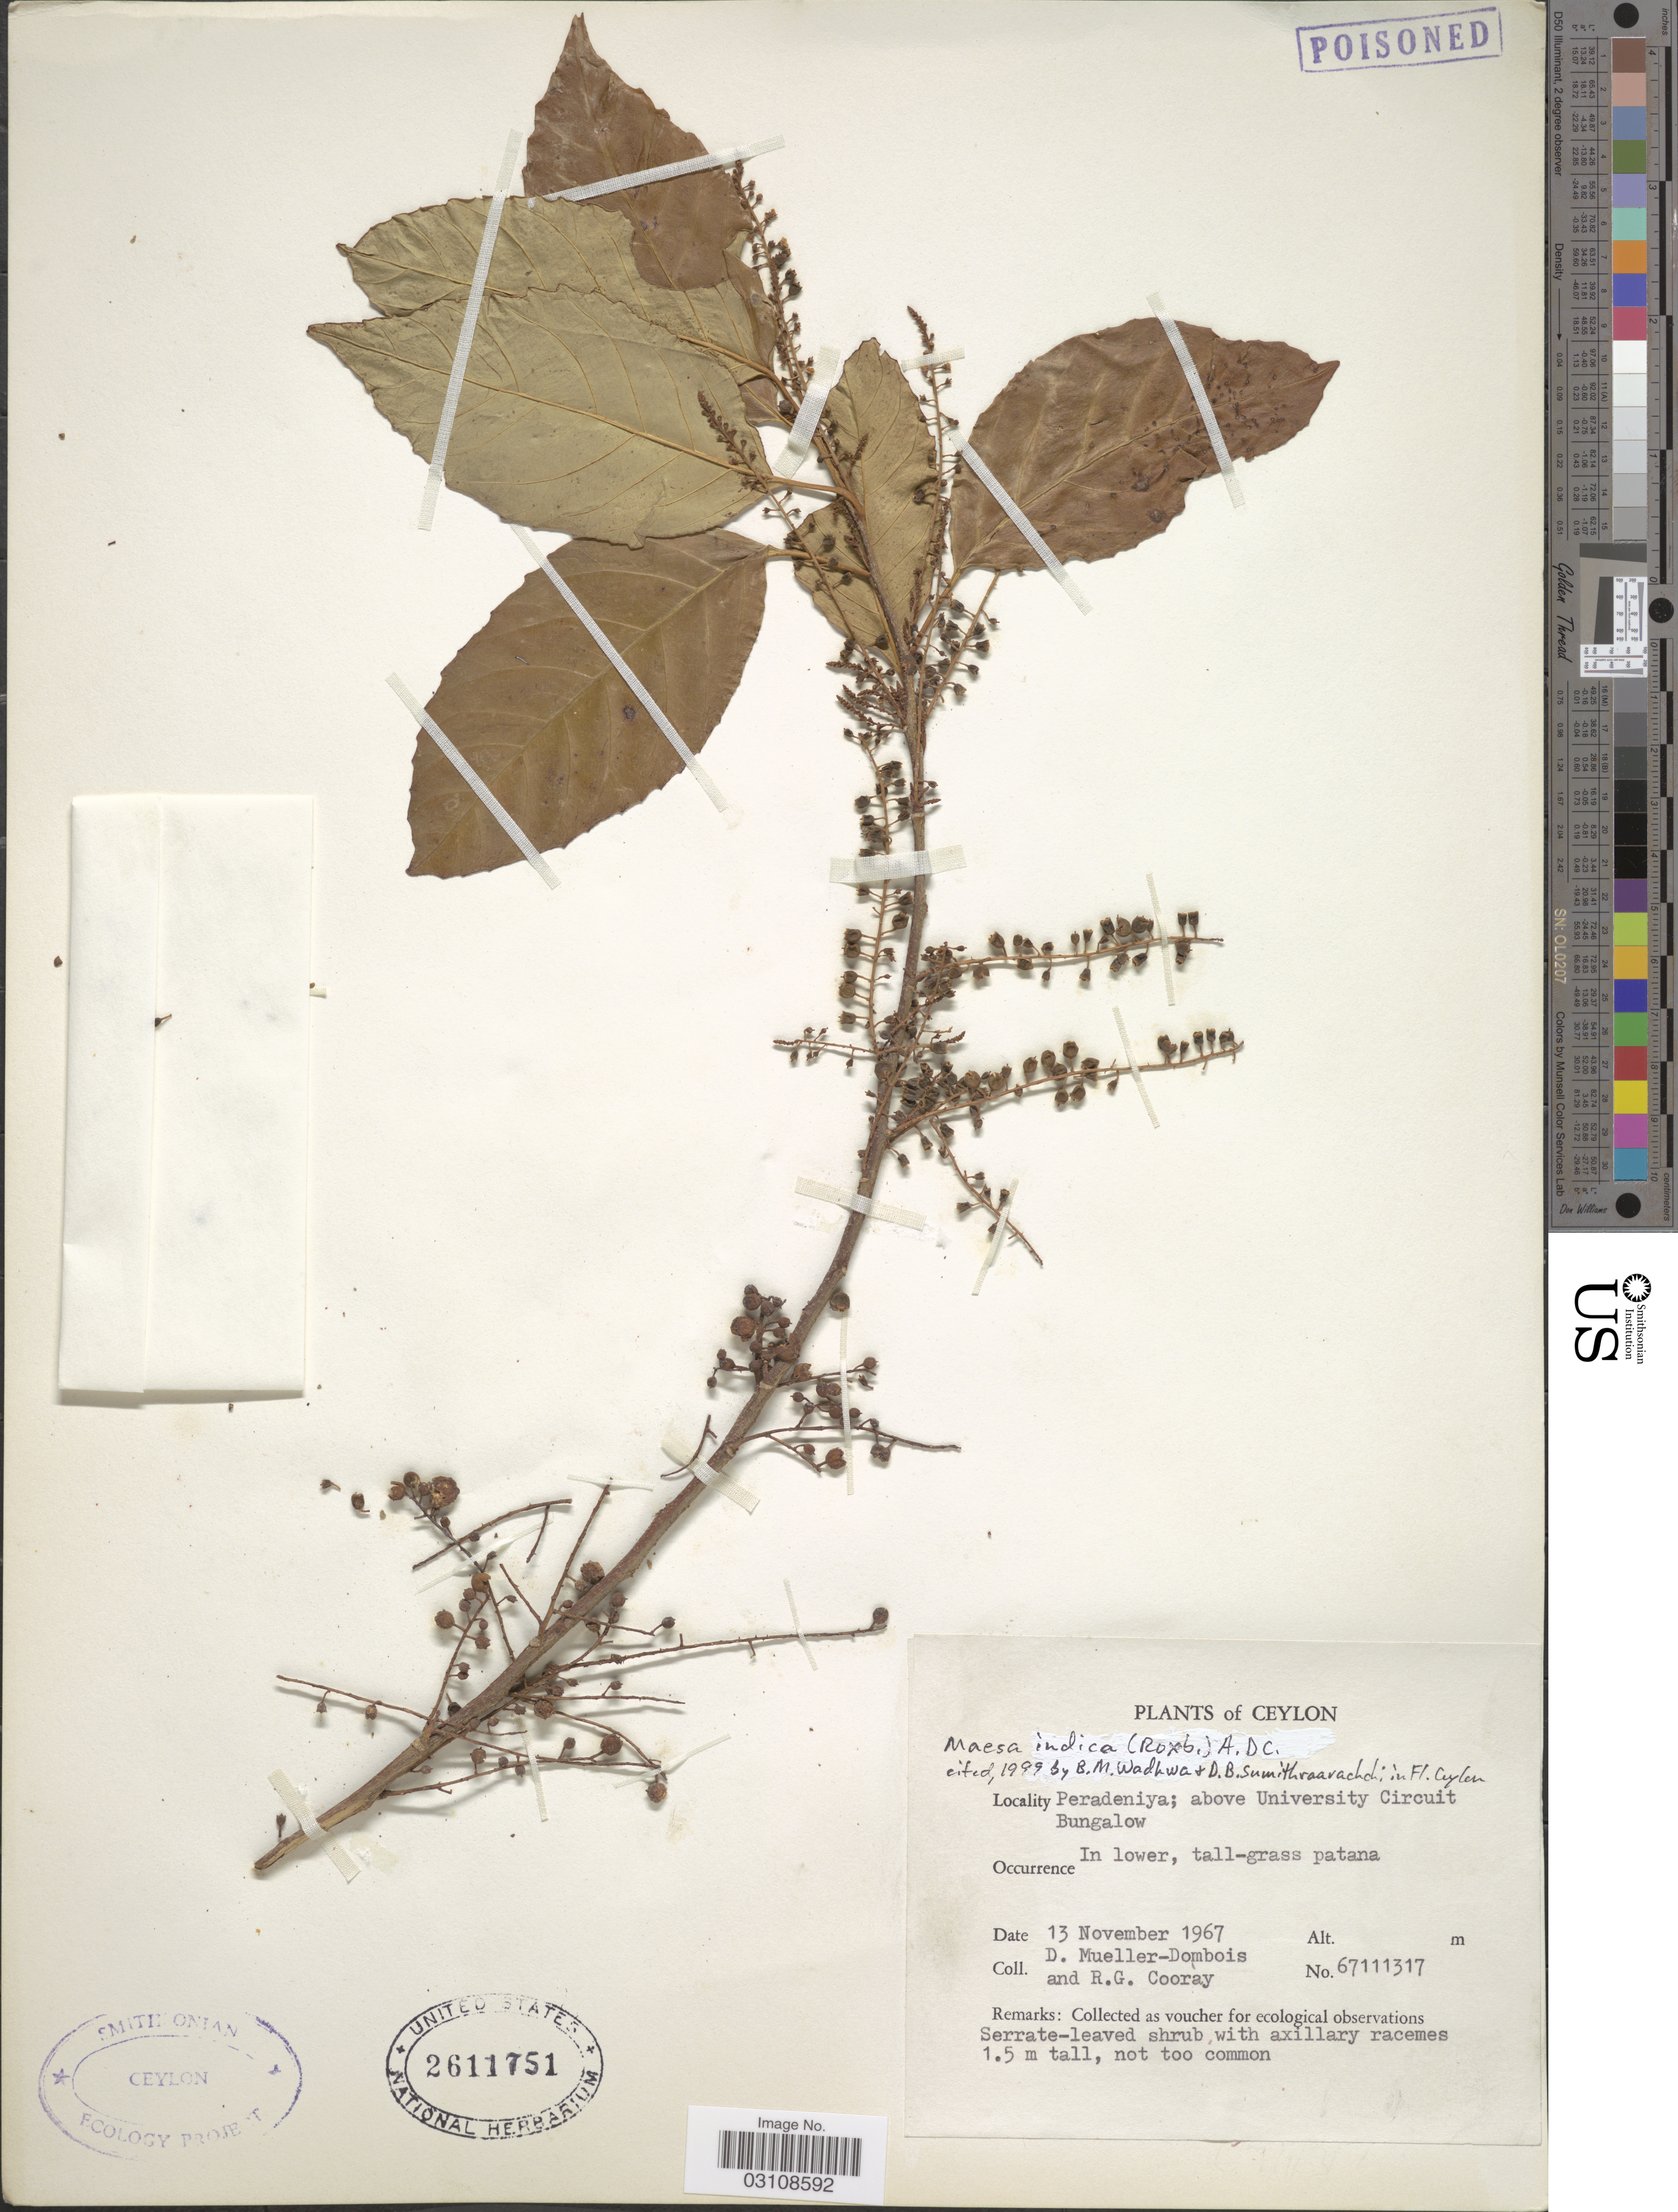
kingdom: Plantae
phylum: Tracheophyta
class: Magnoliopsida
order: Ericales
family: Primulaceae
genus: Maesa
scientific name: Maesa indica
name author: (Roxb.) A. DC.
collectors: D. Mueller-Dombois & R. Cooray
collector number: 67111317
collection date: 1967-11-13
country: Sri Lanka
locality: Ceylon. Peradeniya; above University Circuit Bungalow.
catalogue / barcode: US 2611751